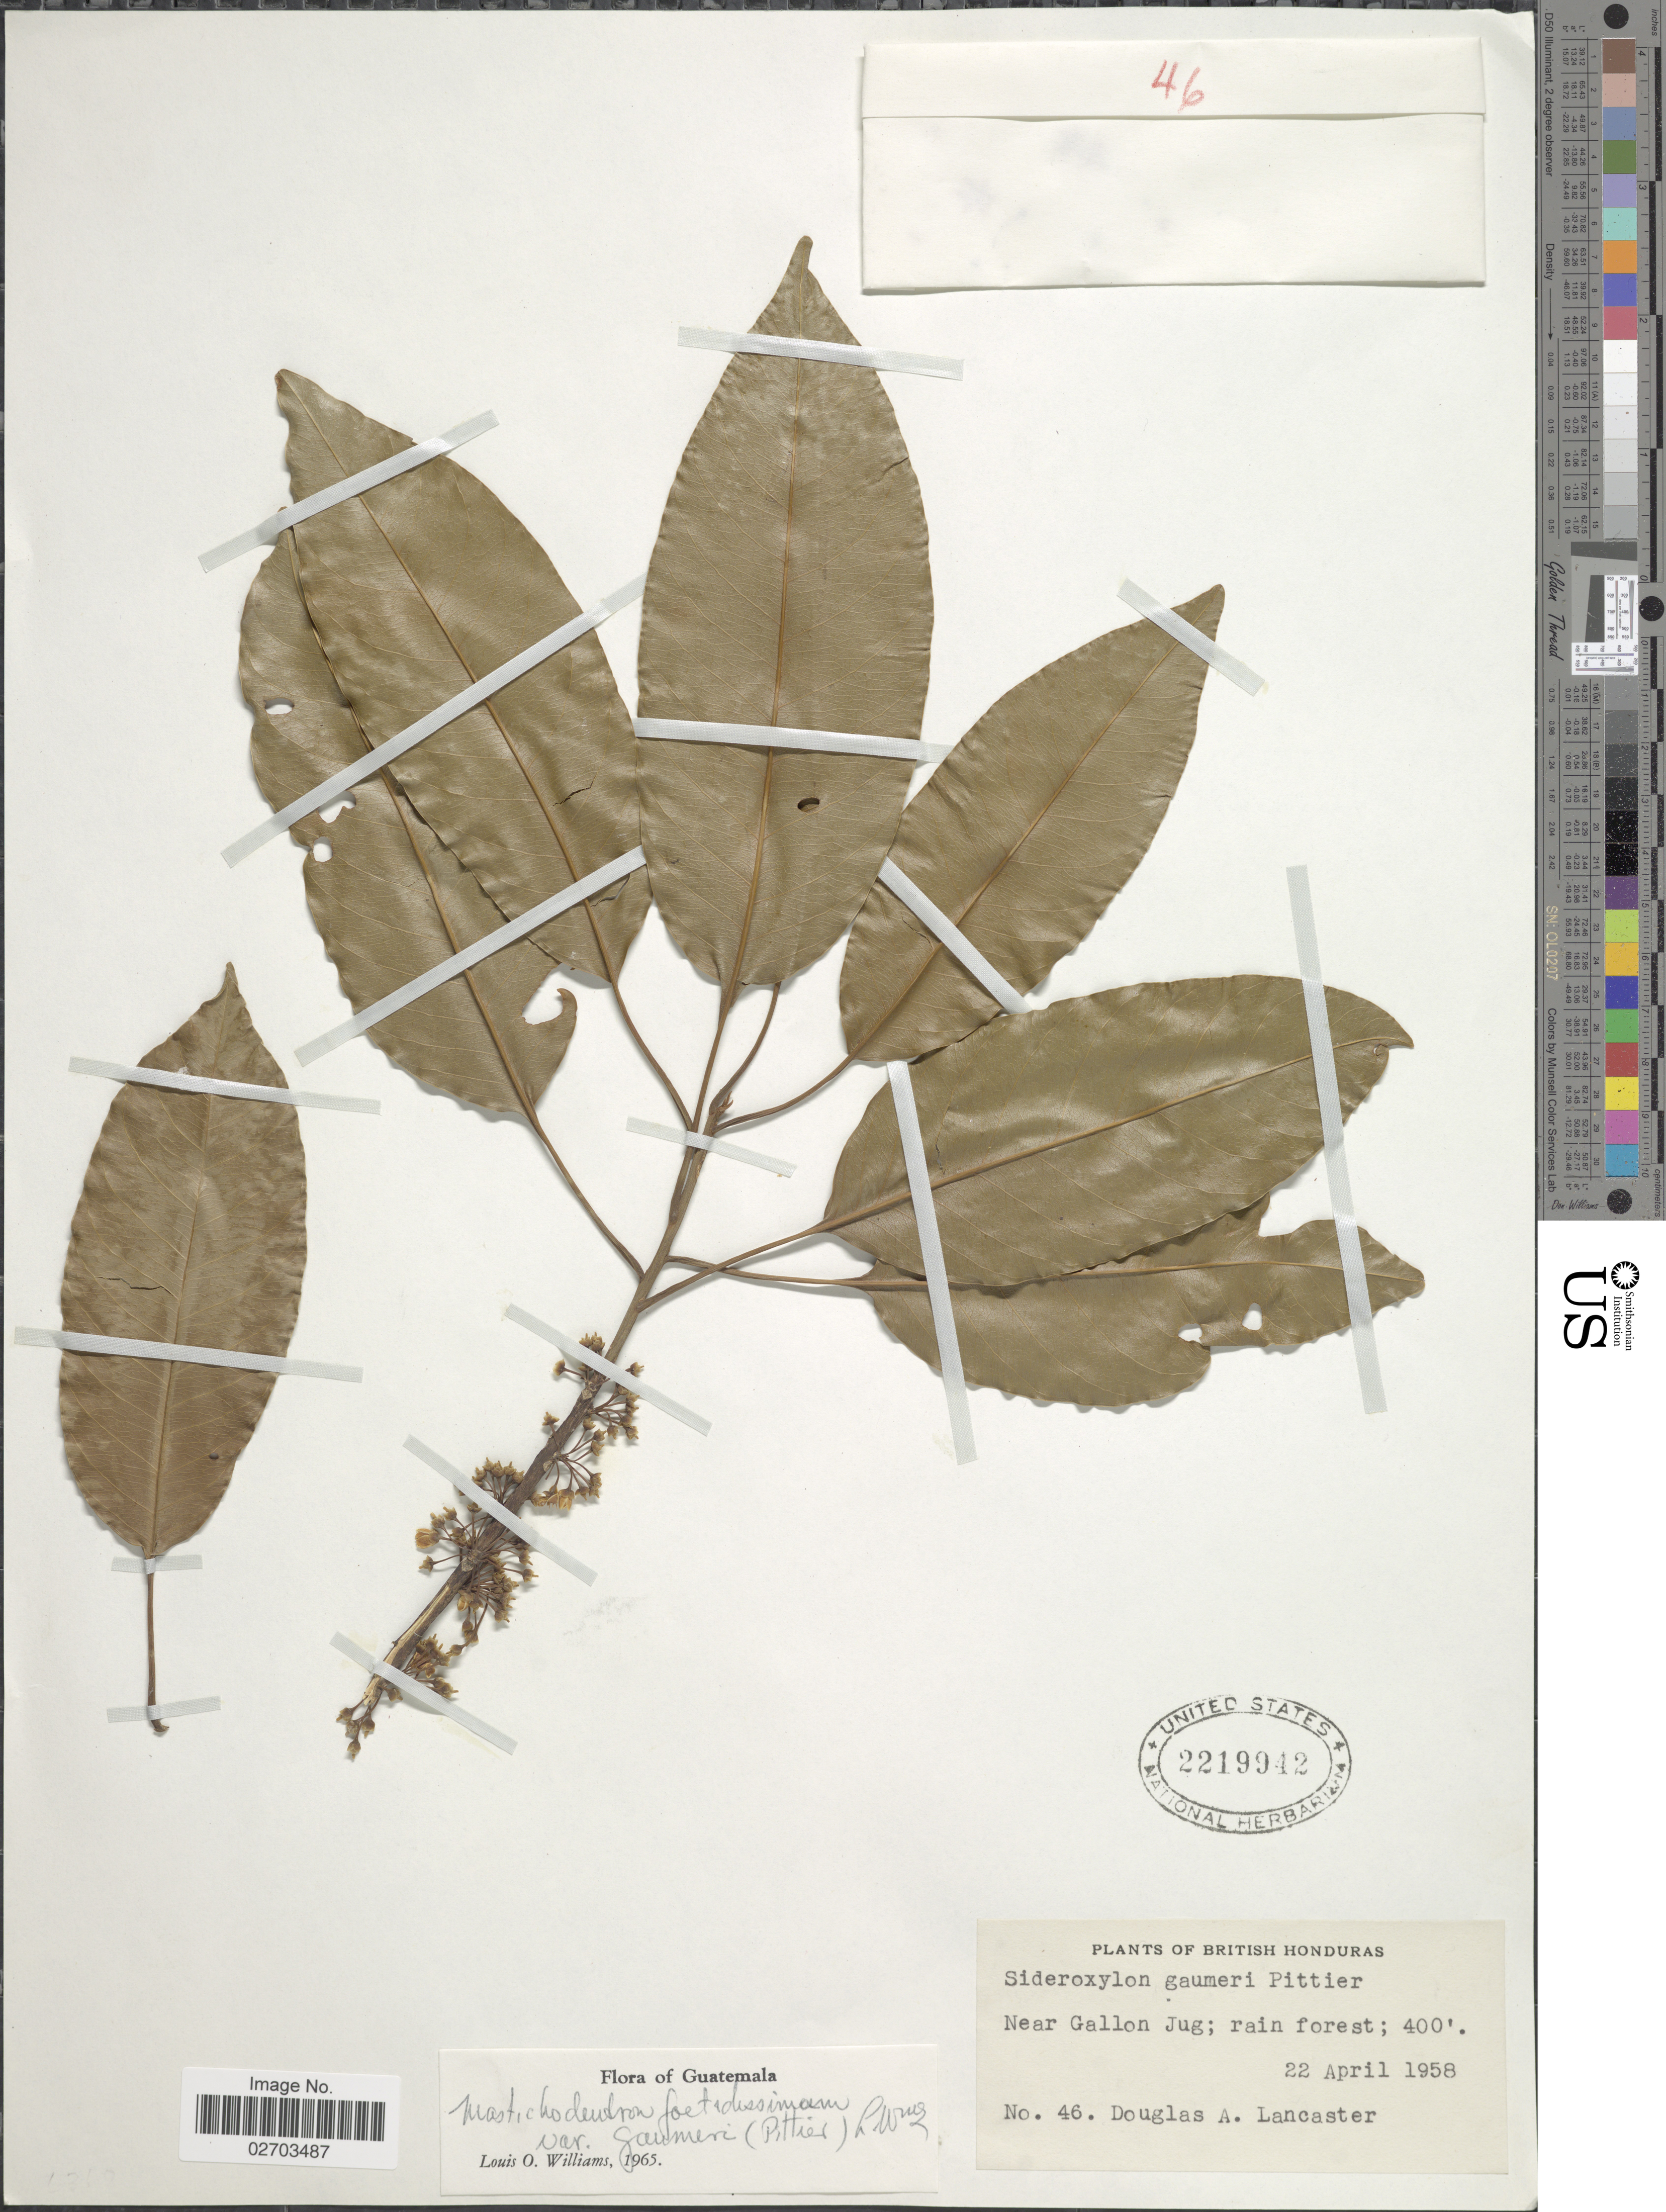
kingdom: Plantae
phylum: Tracheophyta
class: Magnoliopsida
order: Ericales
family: Sapotaceae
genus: Sideroxylon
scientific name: Sideroxylon foetidissimum subsp. gaumeri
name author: (Pittier) T.D. Penn.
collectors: D. Lancaster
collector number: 46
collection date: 1958-04-22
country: Belize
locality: Near Gallon Jug; rain forest, British Honduras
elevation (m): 122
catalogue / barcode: US 2219942